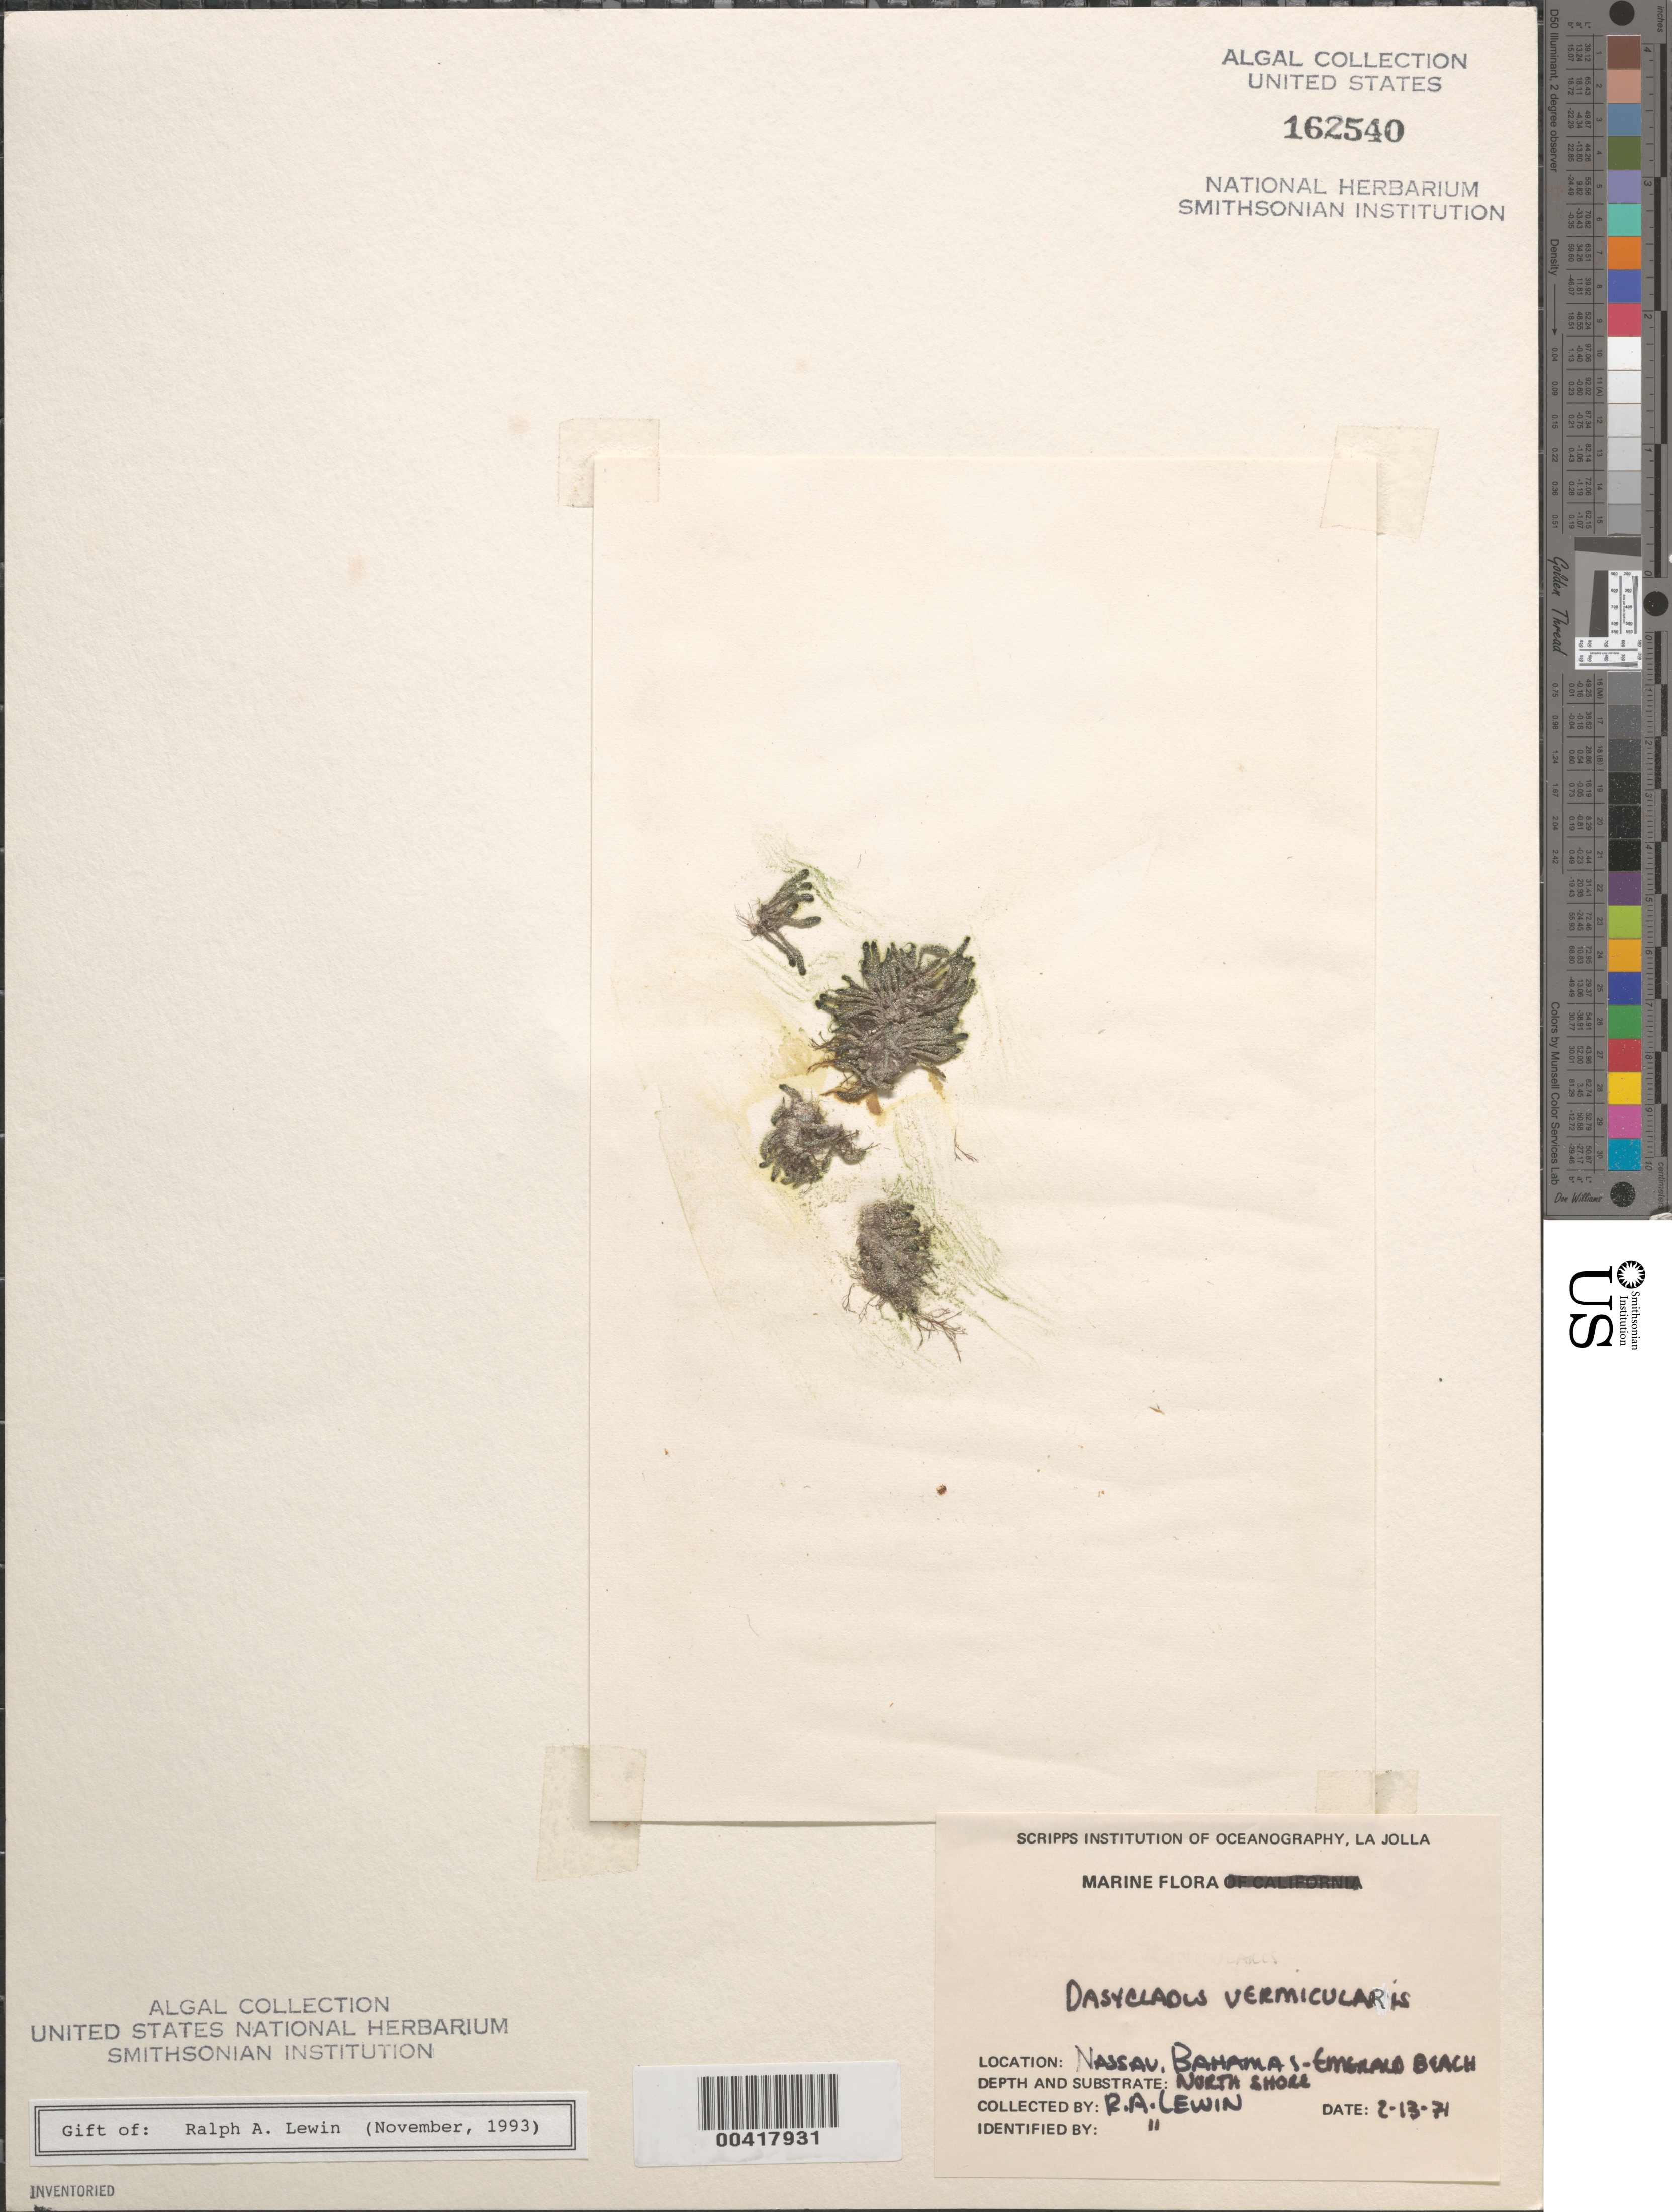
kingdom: Plantae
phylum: Chlorophyta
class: Ulvophyceae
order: Dasycladales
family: Dasycladaceae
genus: Dasycladus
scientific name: Dasycladus vermicularis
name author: (Scop.) Krasser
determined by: Lewin, R. A., (UNITED STATES)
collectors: R. Lewin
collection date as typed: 13 Feb 1971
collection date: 1971-02-13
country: Bahamas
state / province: New Providence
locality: Nassau, emerald beach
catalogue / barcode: US 162540